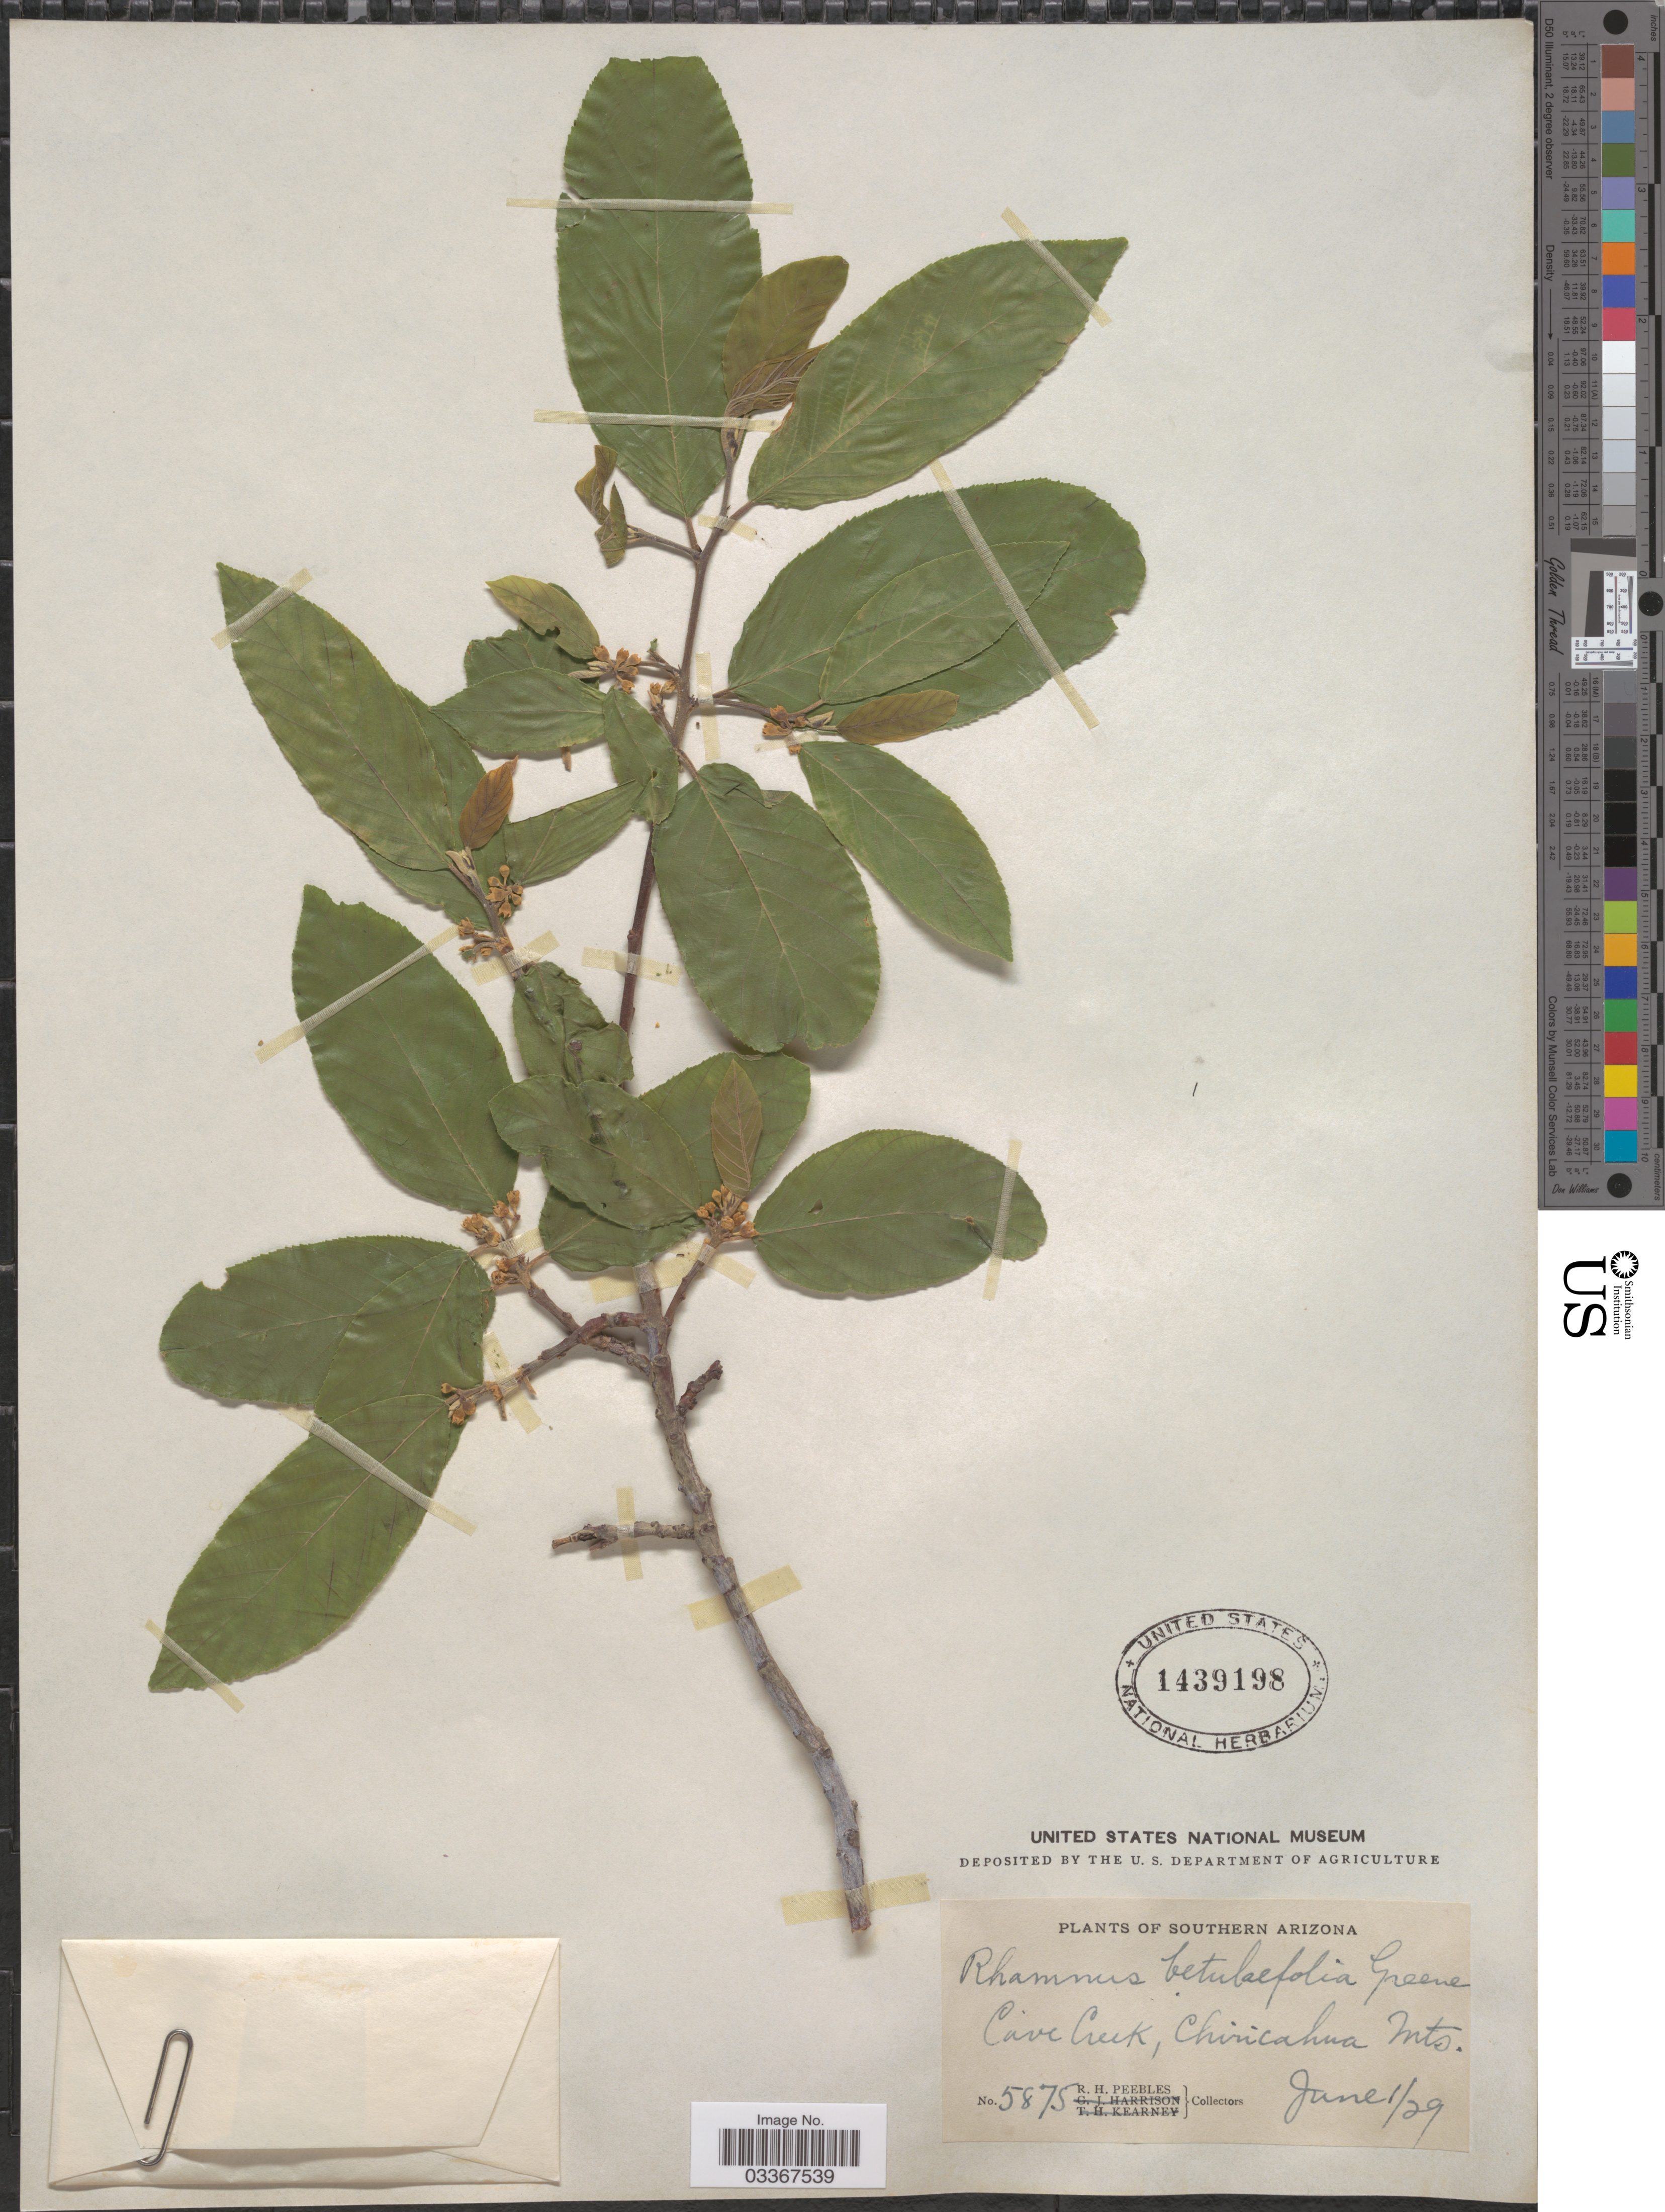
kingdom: Plantae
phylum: Tracheophyta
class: Magnoliopsida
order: Rosales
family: Rhamnaceae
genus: Frangula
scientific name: Frangula betulifolia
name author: (Greene) Grubov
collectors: R. H. Peebles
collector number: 5875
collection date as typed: Transcribed d/m/y: 1/6/29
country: United States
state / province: Arizona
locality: Southern Arizona, Cave Creek, Chiricahua Mts.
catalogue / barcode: US 1439198